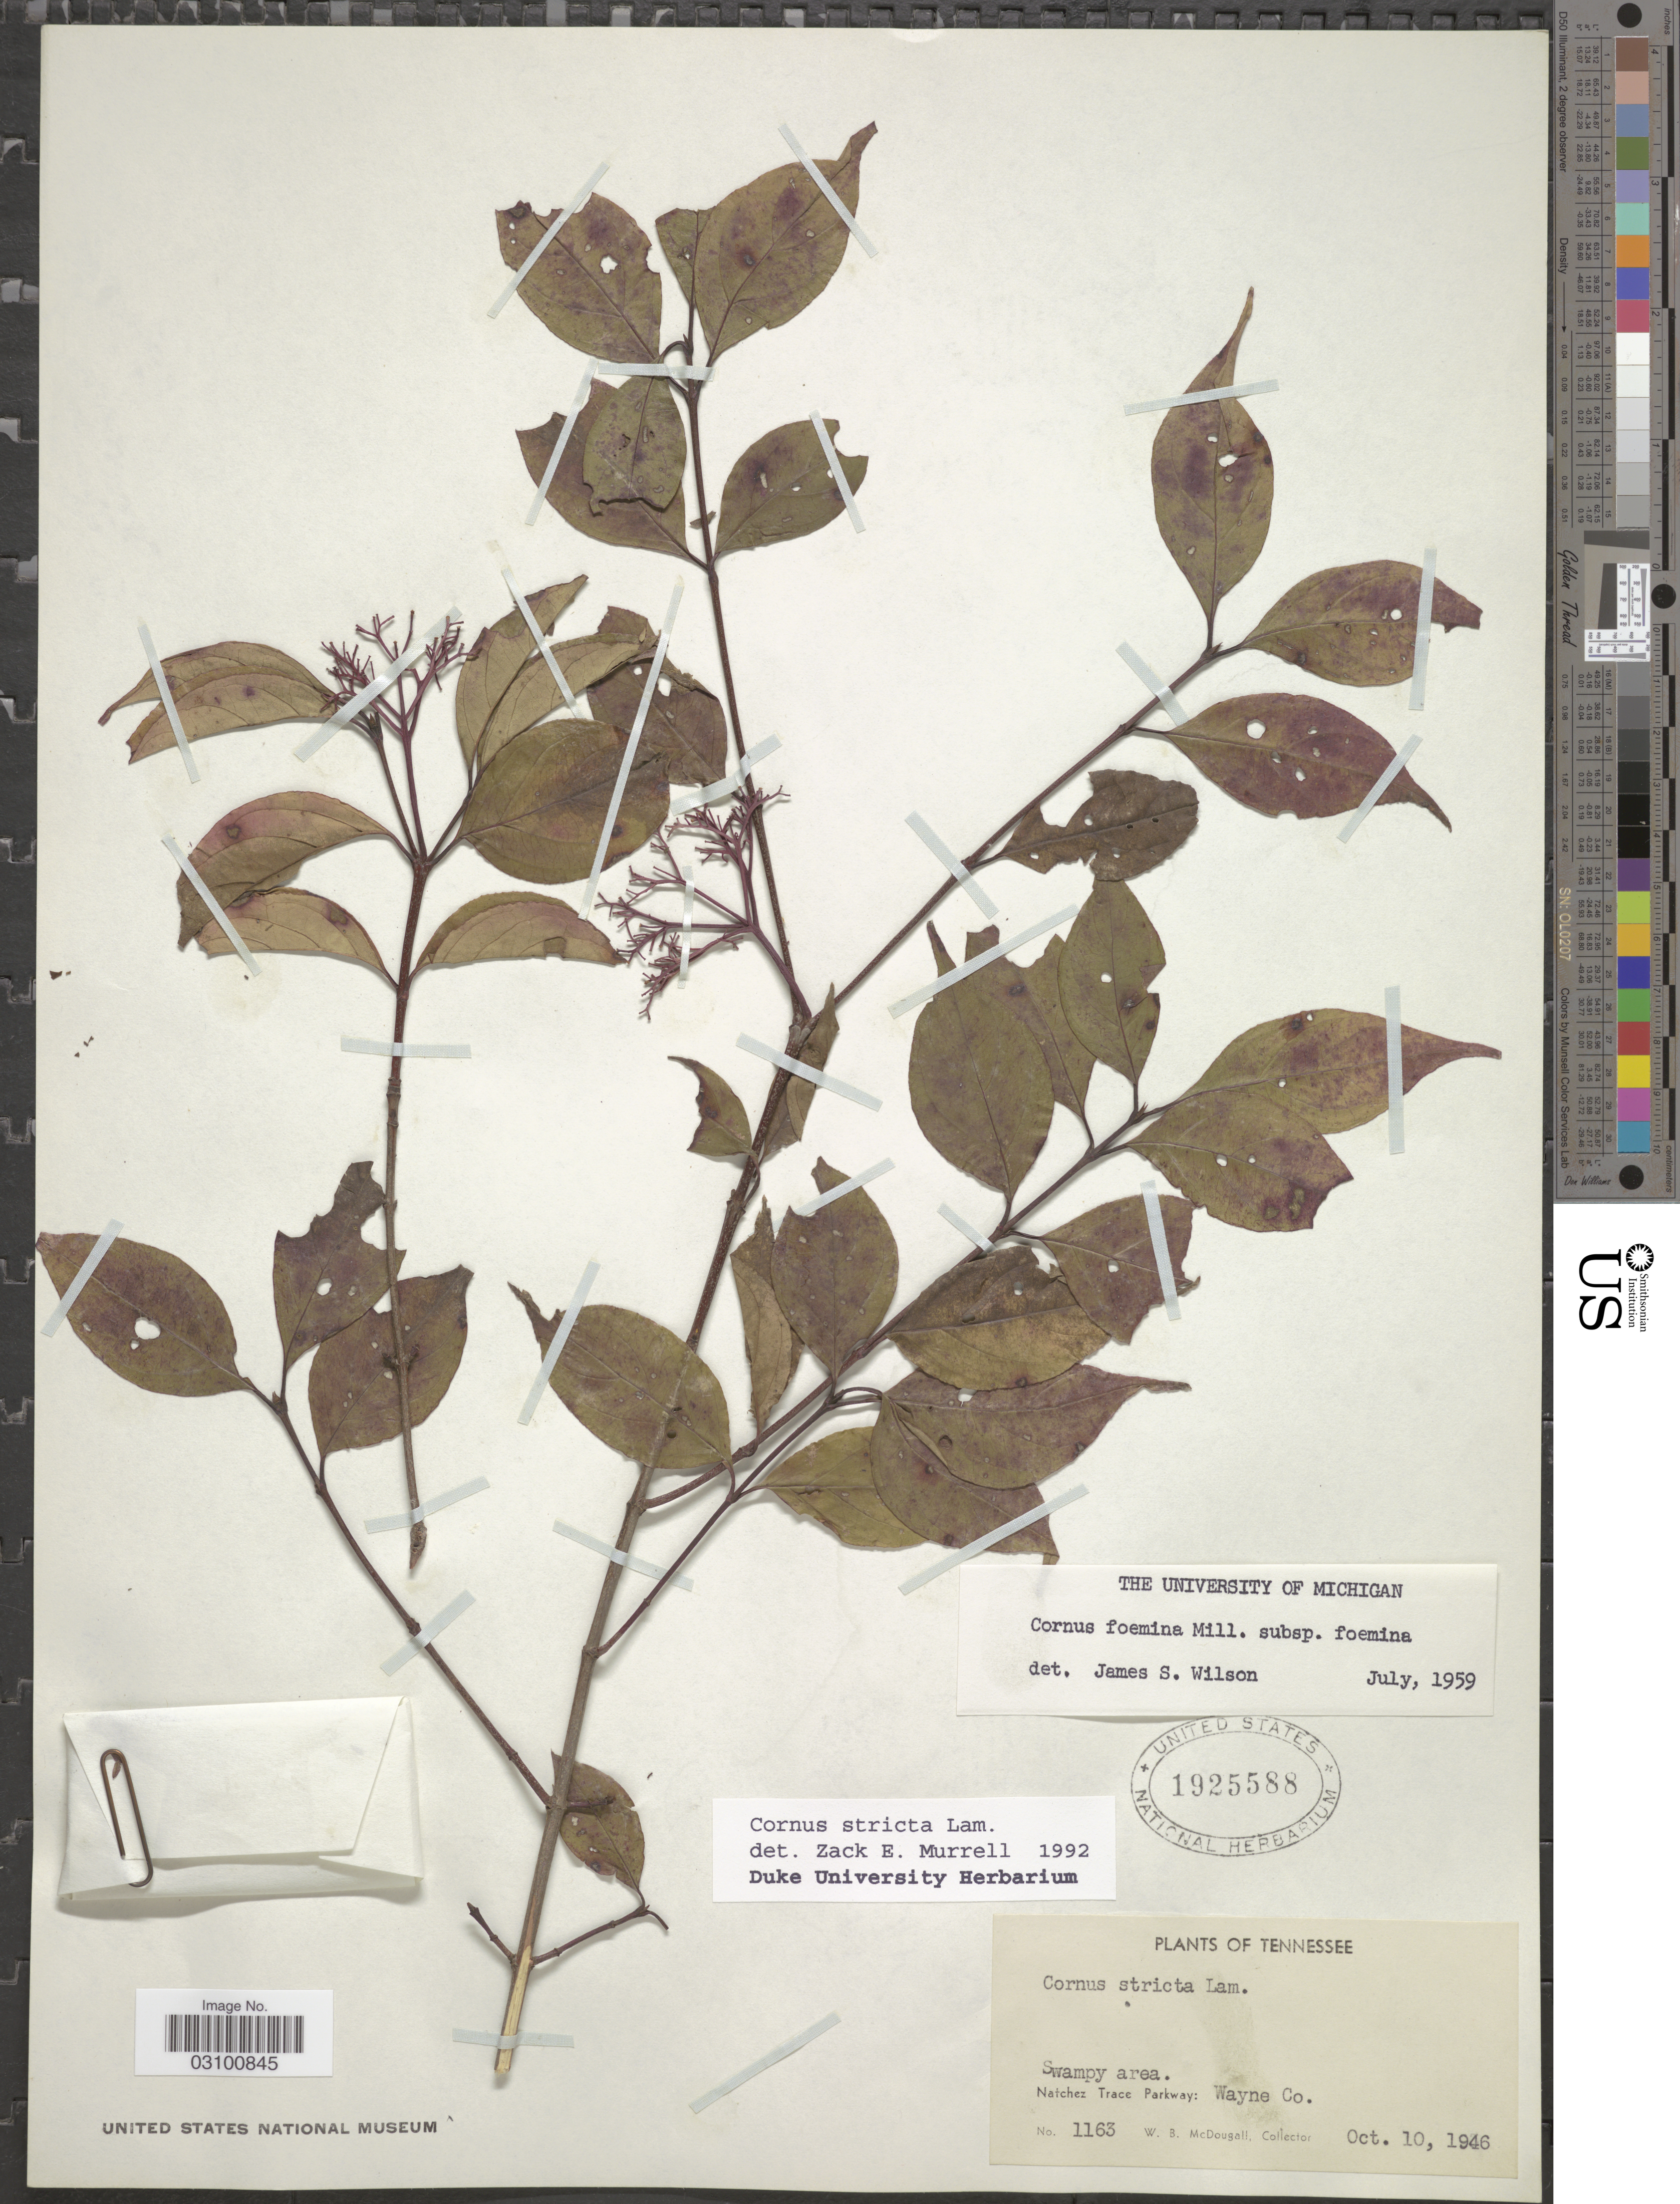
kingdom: Plantae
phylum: Tracheophyta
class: Magnoliopsida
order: Cornales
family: Cornaceae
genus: Cornus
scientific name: Cornus stricta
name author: Lam.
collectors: W. B. McDougall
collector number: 1163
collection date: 1946-10-10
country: United States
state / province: Tennessee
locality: Natchez Trace Parkway: Wayne Co.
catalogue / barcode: US 1925588